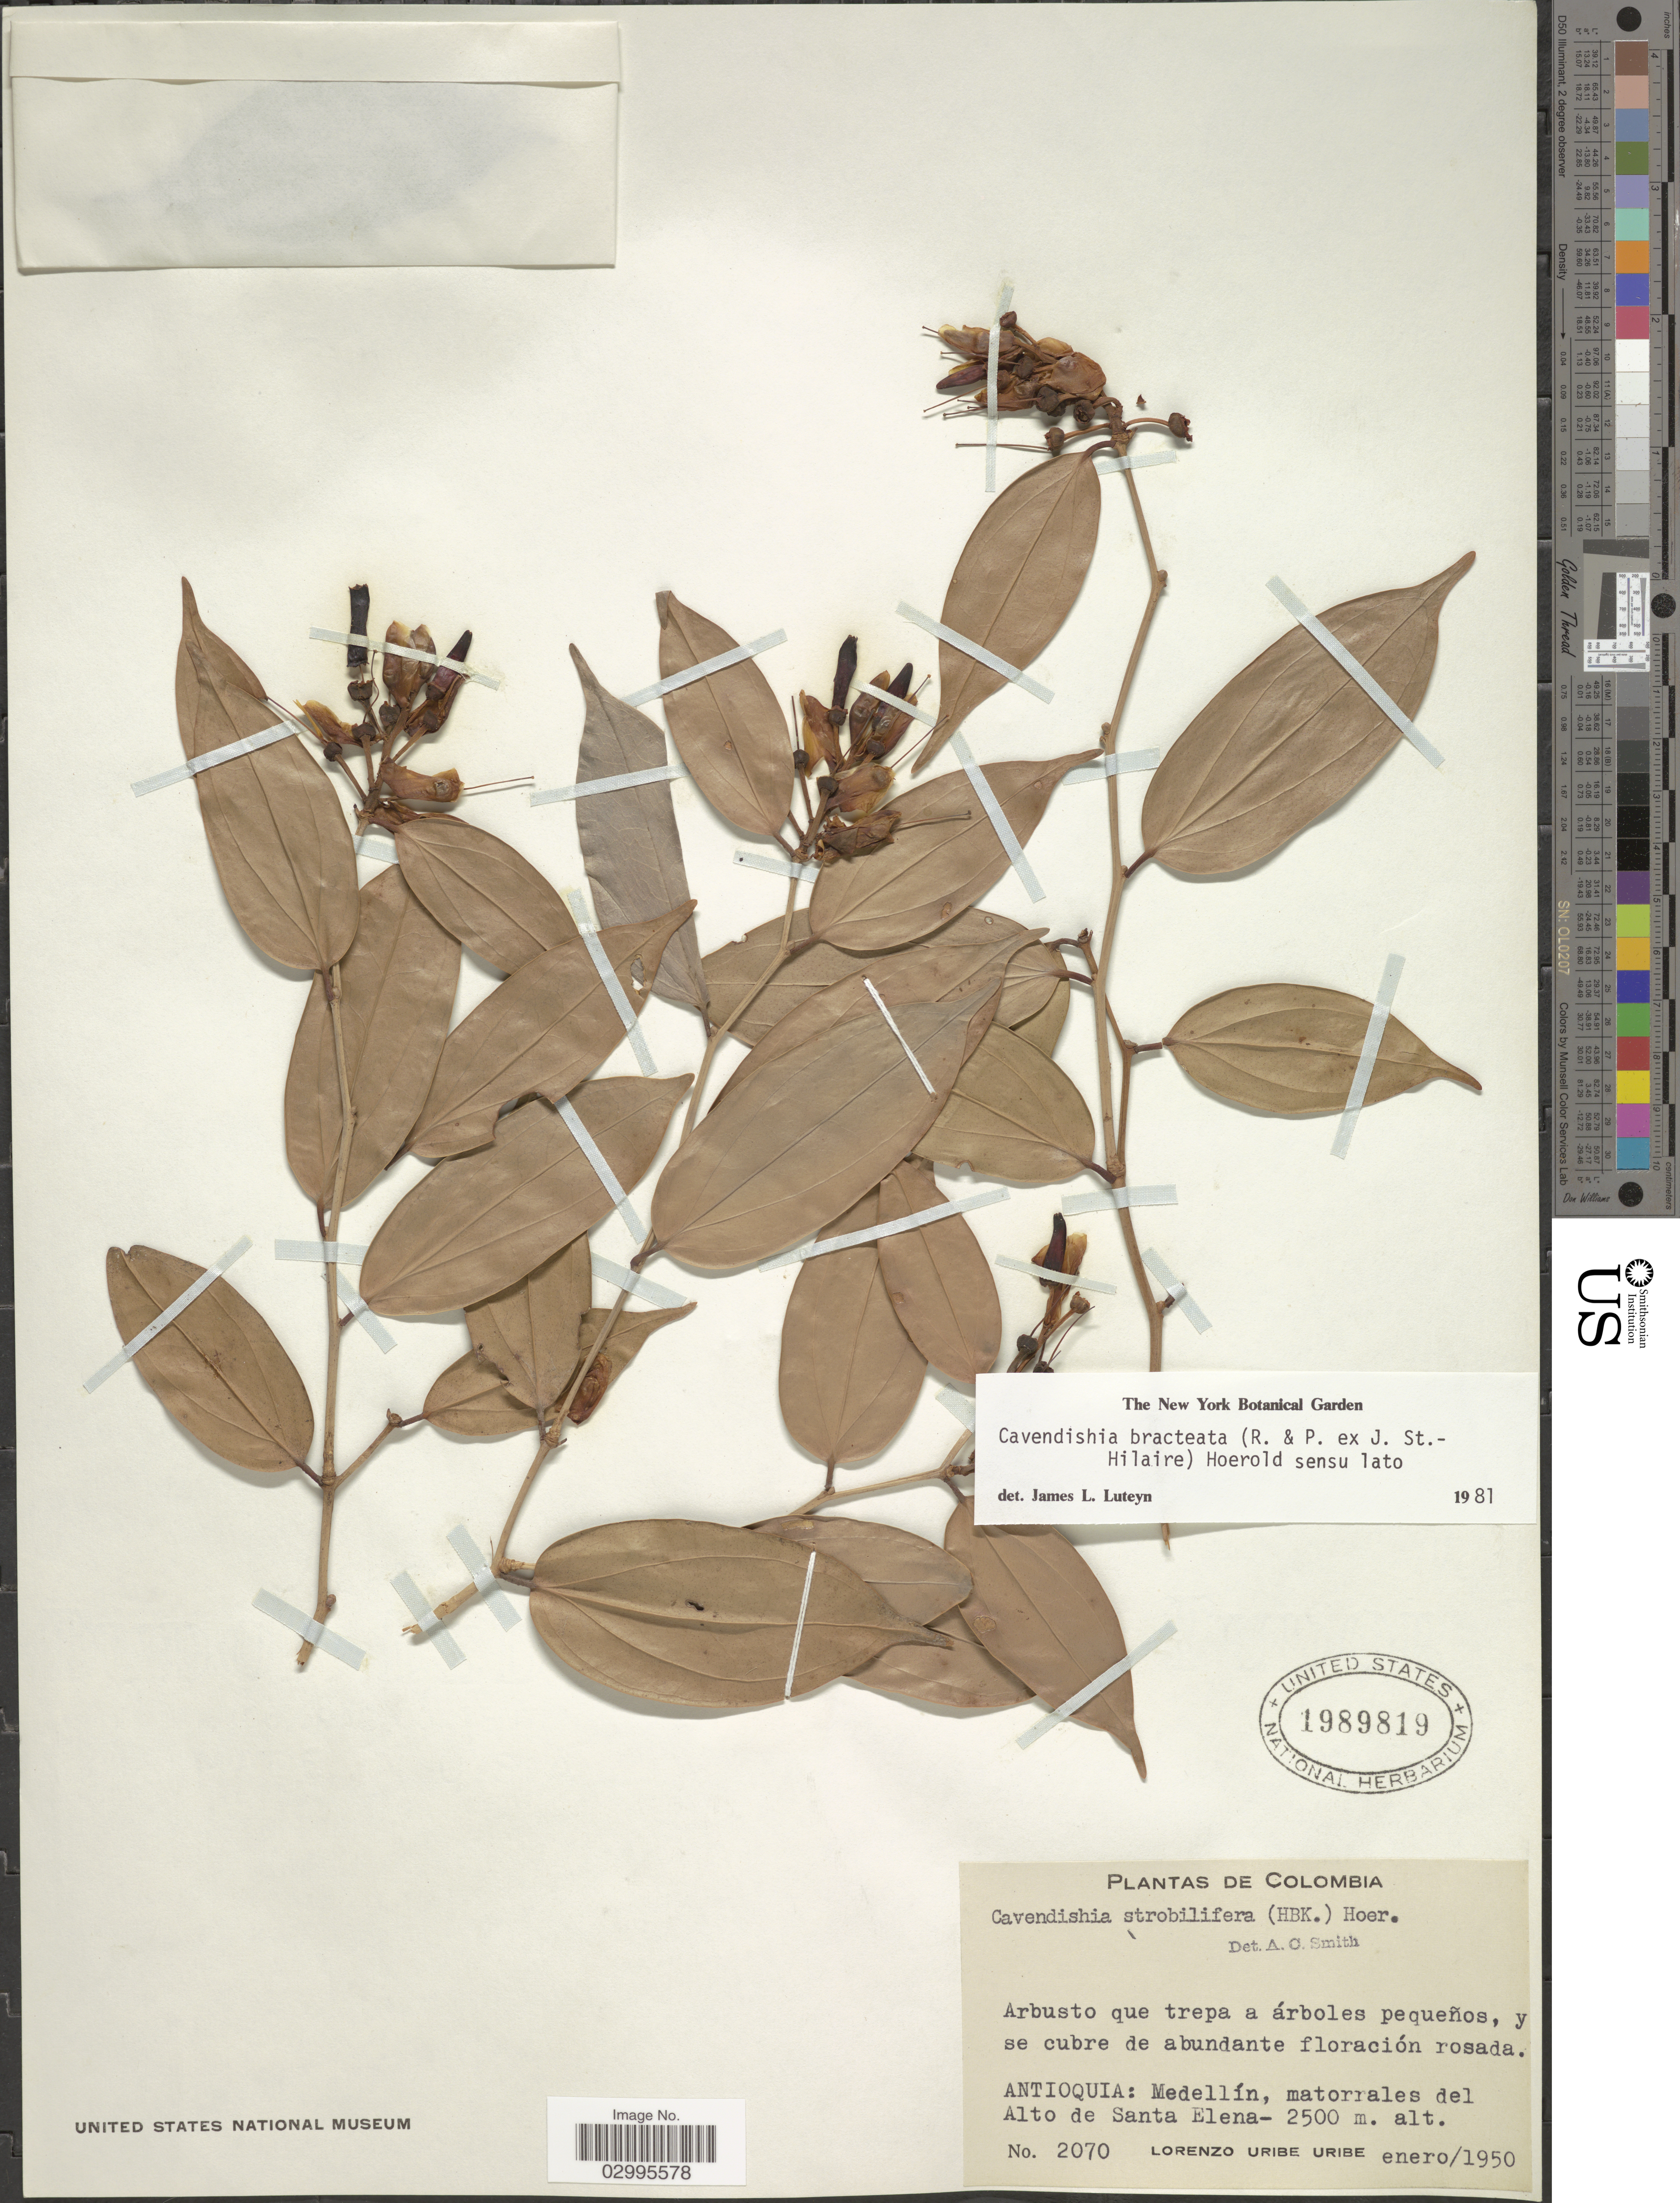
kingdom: Plantae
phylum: Tracheophyta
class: Magnoliopsida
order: Ericales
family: Ericaceae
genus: Cavendishia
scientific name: Cavendishia bracteata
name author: (Ruiz & Pav. ex J. St.-Hil.) Hoerold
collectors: L. Uribe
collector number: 2070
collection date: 1950-11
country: Colombia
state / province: Antioquia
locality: Medellín, matorrales del Alto de Santa Elena.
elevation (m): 2500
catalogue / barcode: US 1989819